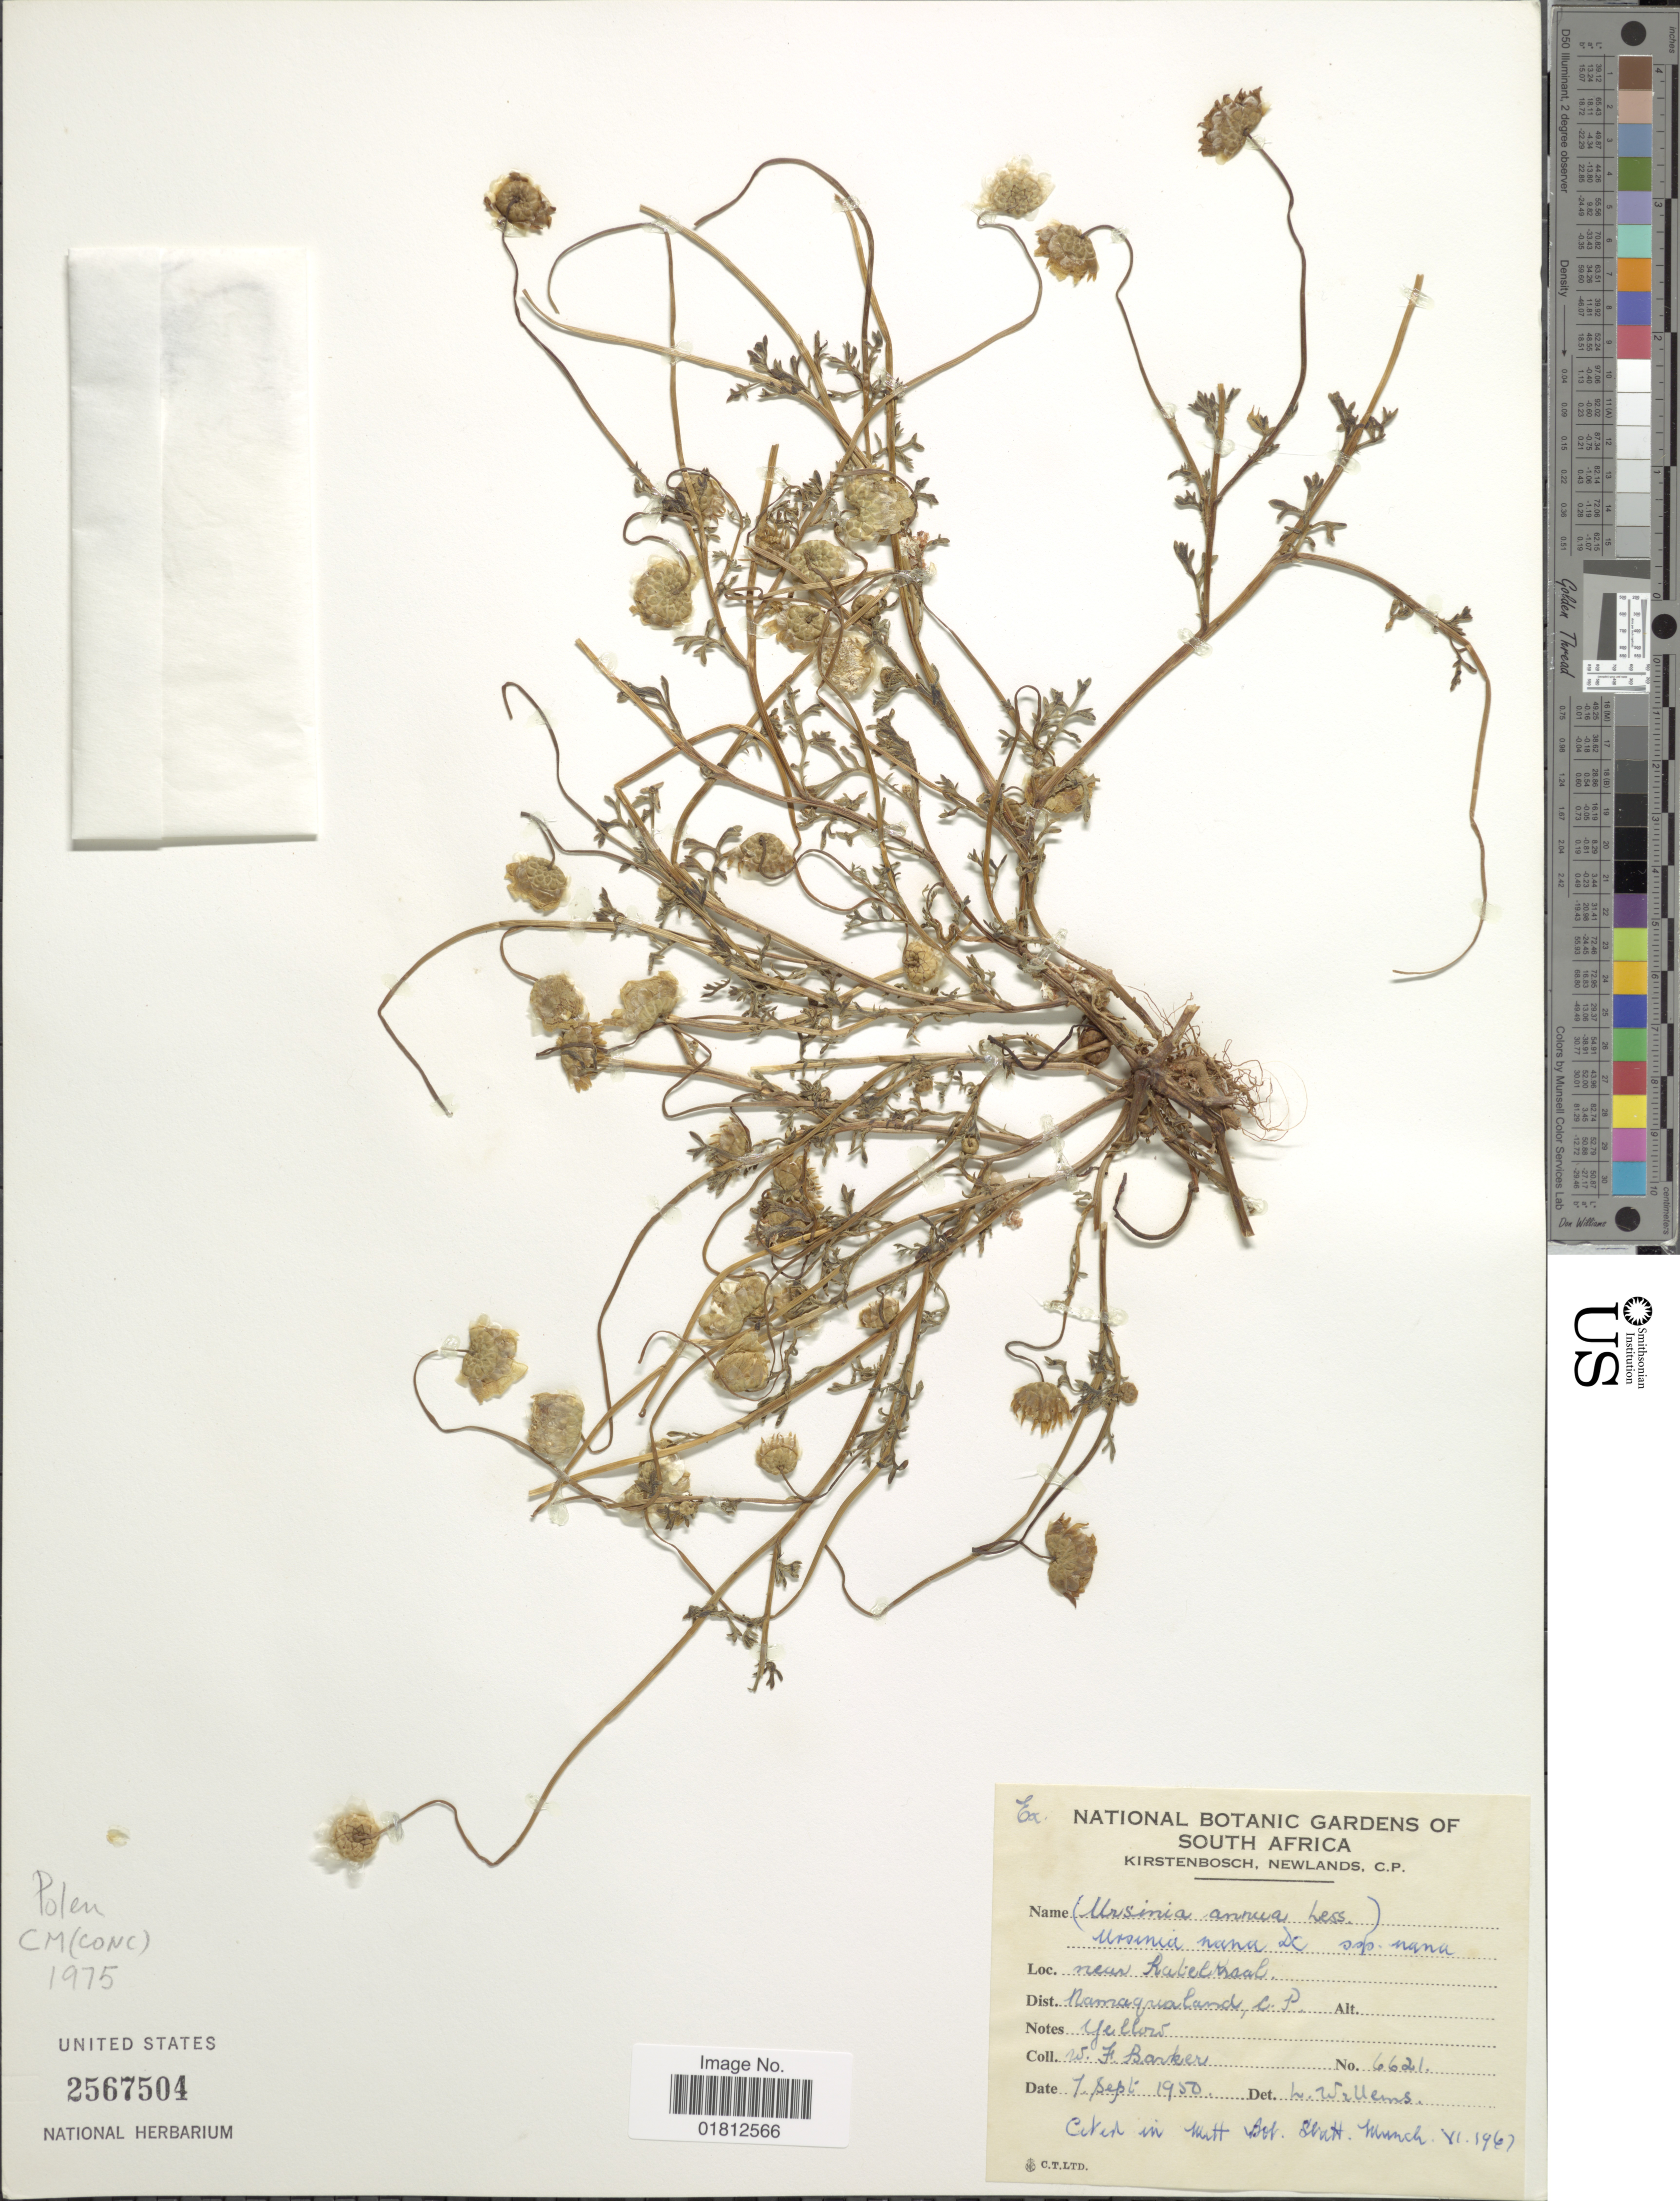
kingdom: Plantae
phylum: Tracheophyta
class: Magnoliopsida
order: Asterales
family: Asteraceae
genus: Ursinia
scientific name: Ursinia annua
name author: Less.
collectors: W. F. Barker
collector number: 6621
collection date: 1950-09-07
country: South Africa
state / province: Northern Cape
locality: Near Rabelkraal, Dist. Namaqualand, C. P.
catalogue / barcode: US 2567504